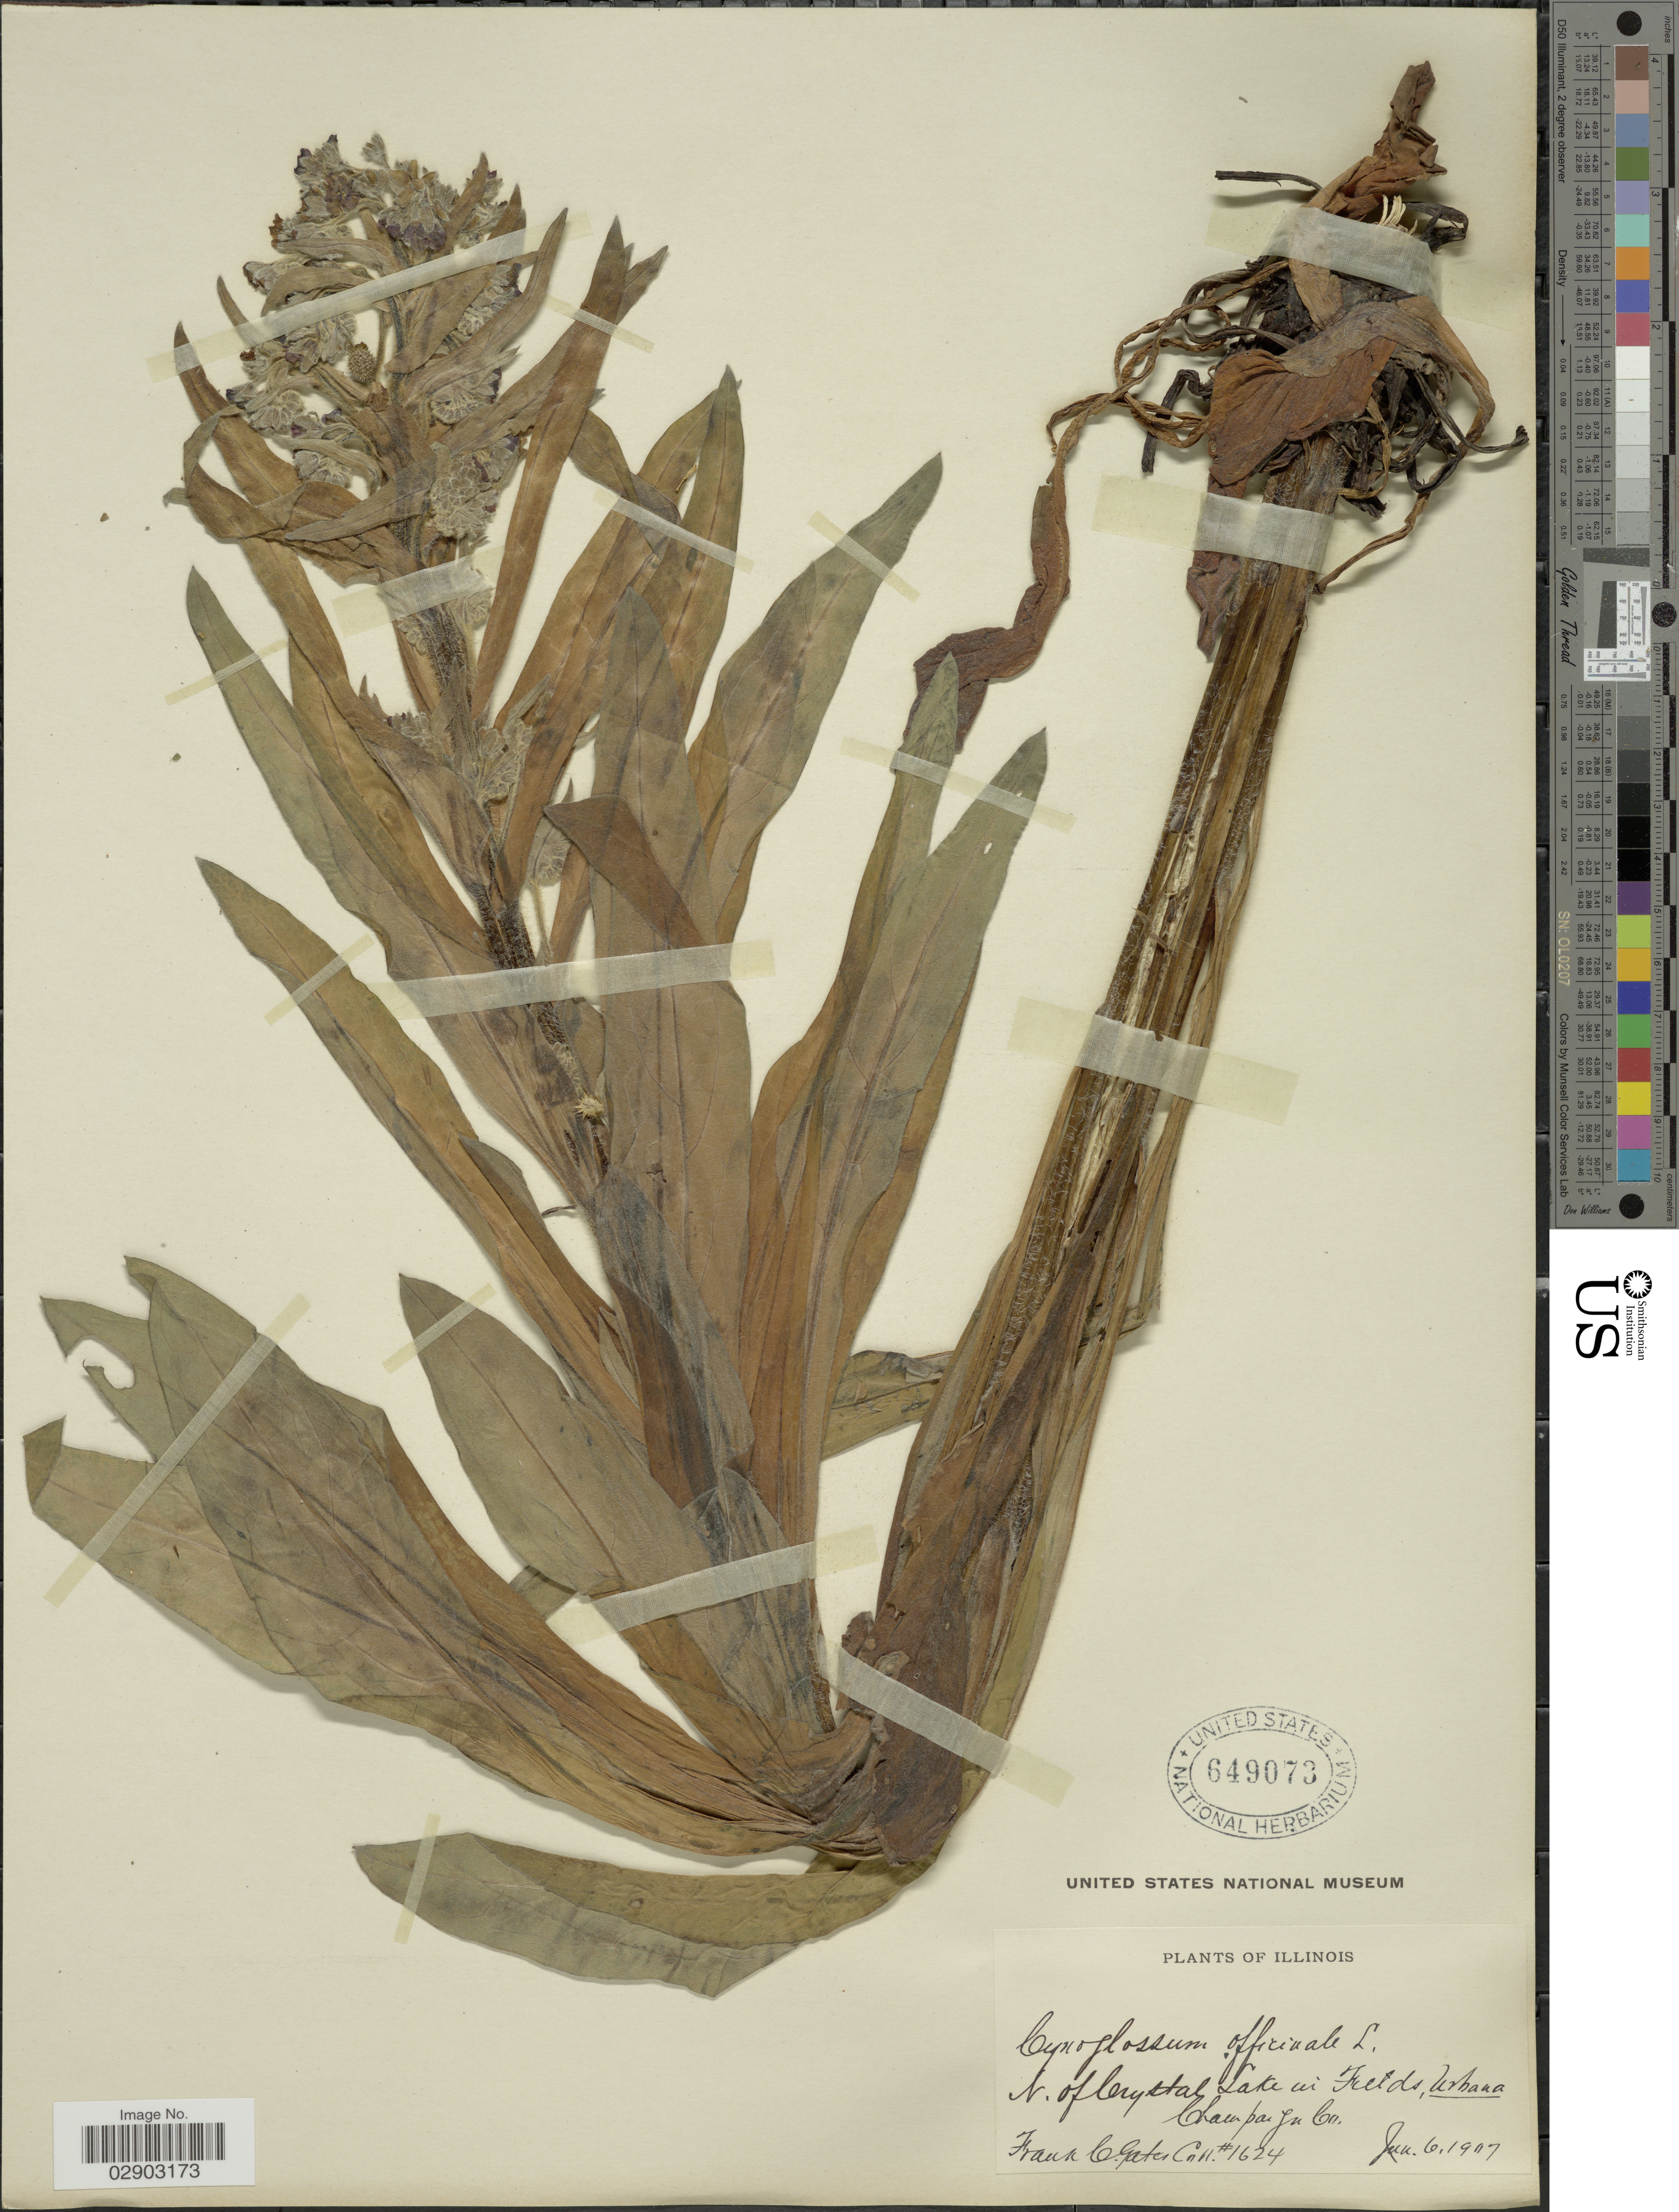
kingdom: Plantae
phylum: Tracheophyta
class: Magnoliopsida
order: Boraginales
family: Boraginaceae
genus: Cynoglossum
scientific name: Cynoglossum officinale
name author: L.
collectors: F. C. Gates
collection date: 1907-06-06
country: United States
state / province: Illinois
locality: N. of Crystal Lake in Fields, Urbana Champaign Co.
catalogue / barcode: US 649073